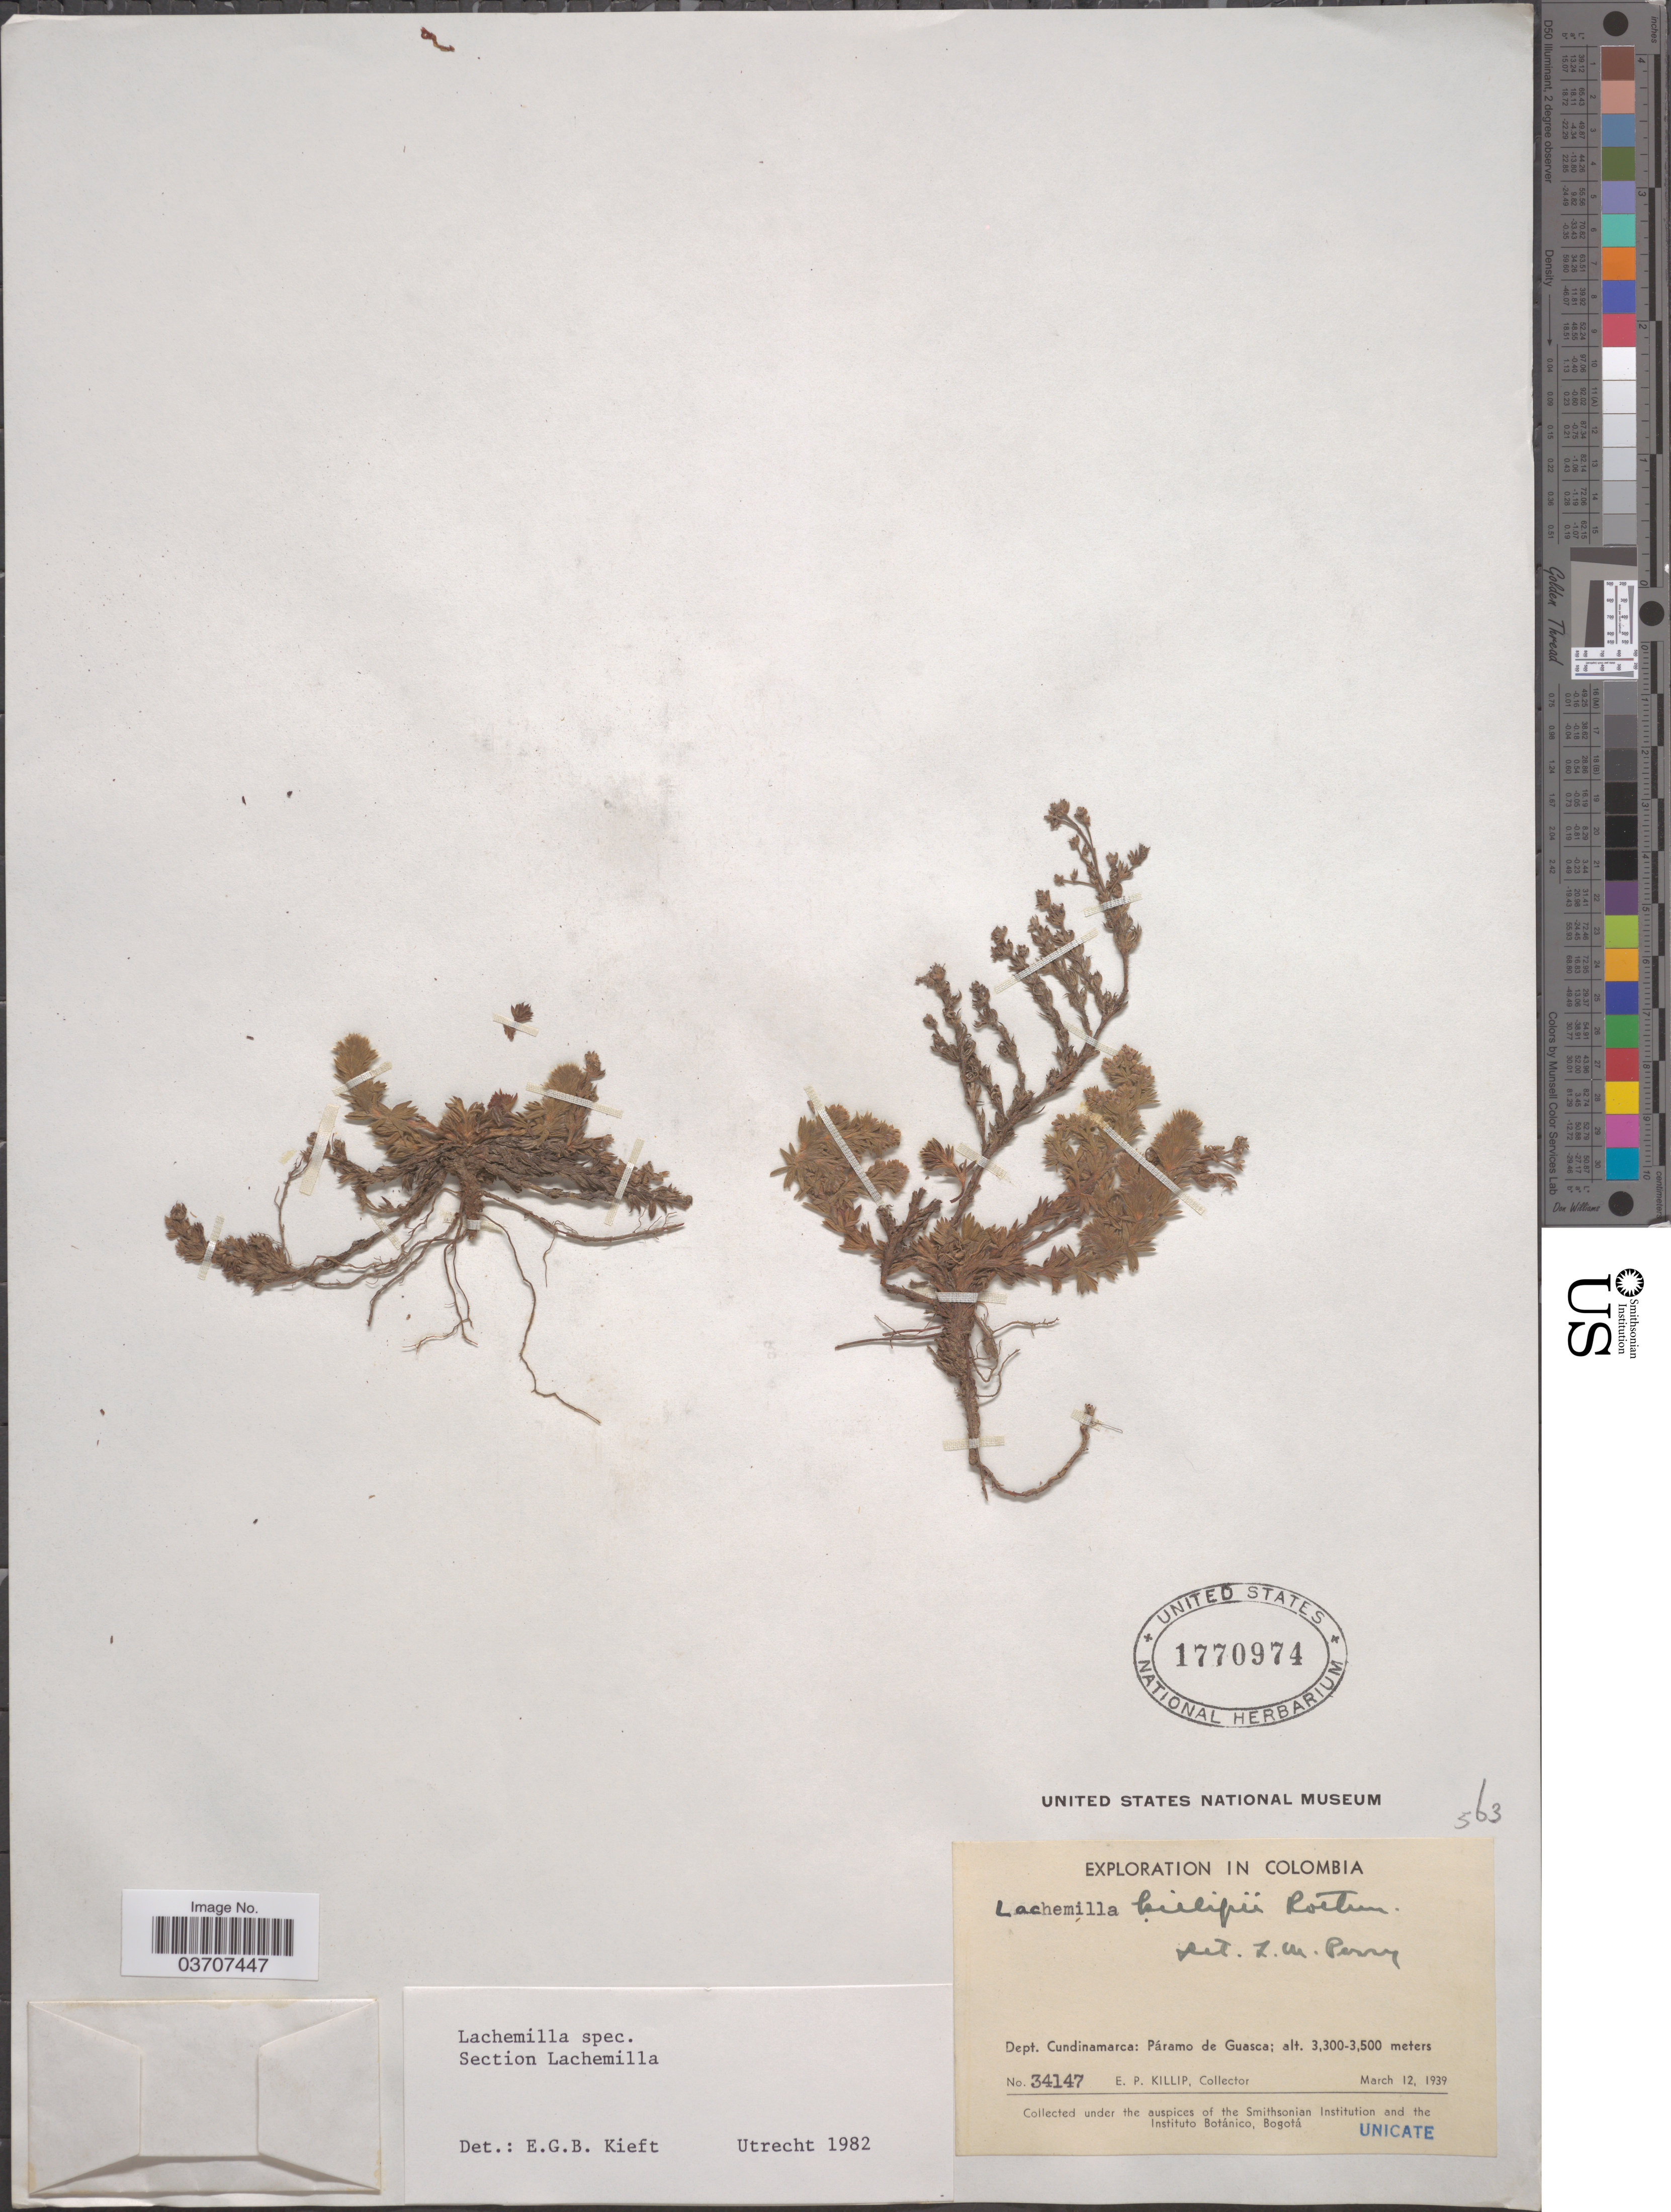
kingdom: Plantae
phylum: Tracheophyta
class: Magnoliopsida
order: Rosales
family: Rosaceae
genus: Lachemilla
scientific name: Lachemilla sp.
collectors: E. P. Killip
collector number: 34147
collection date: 1939-03-12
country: Colombia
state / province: Cundinamarca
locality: Dept. Cundinamarca: Páramo de Guasca.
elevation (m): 3300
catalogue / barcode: US 1770974